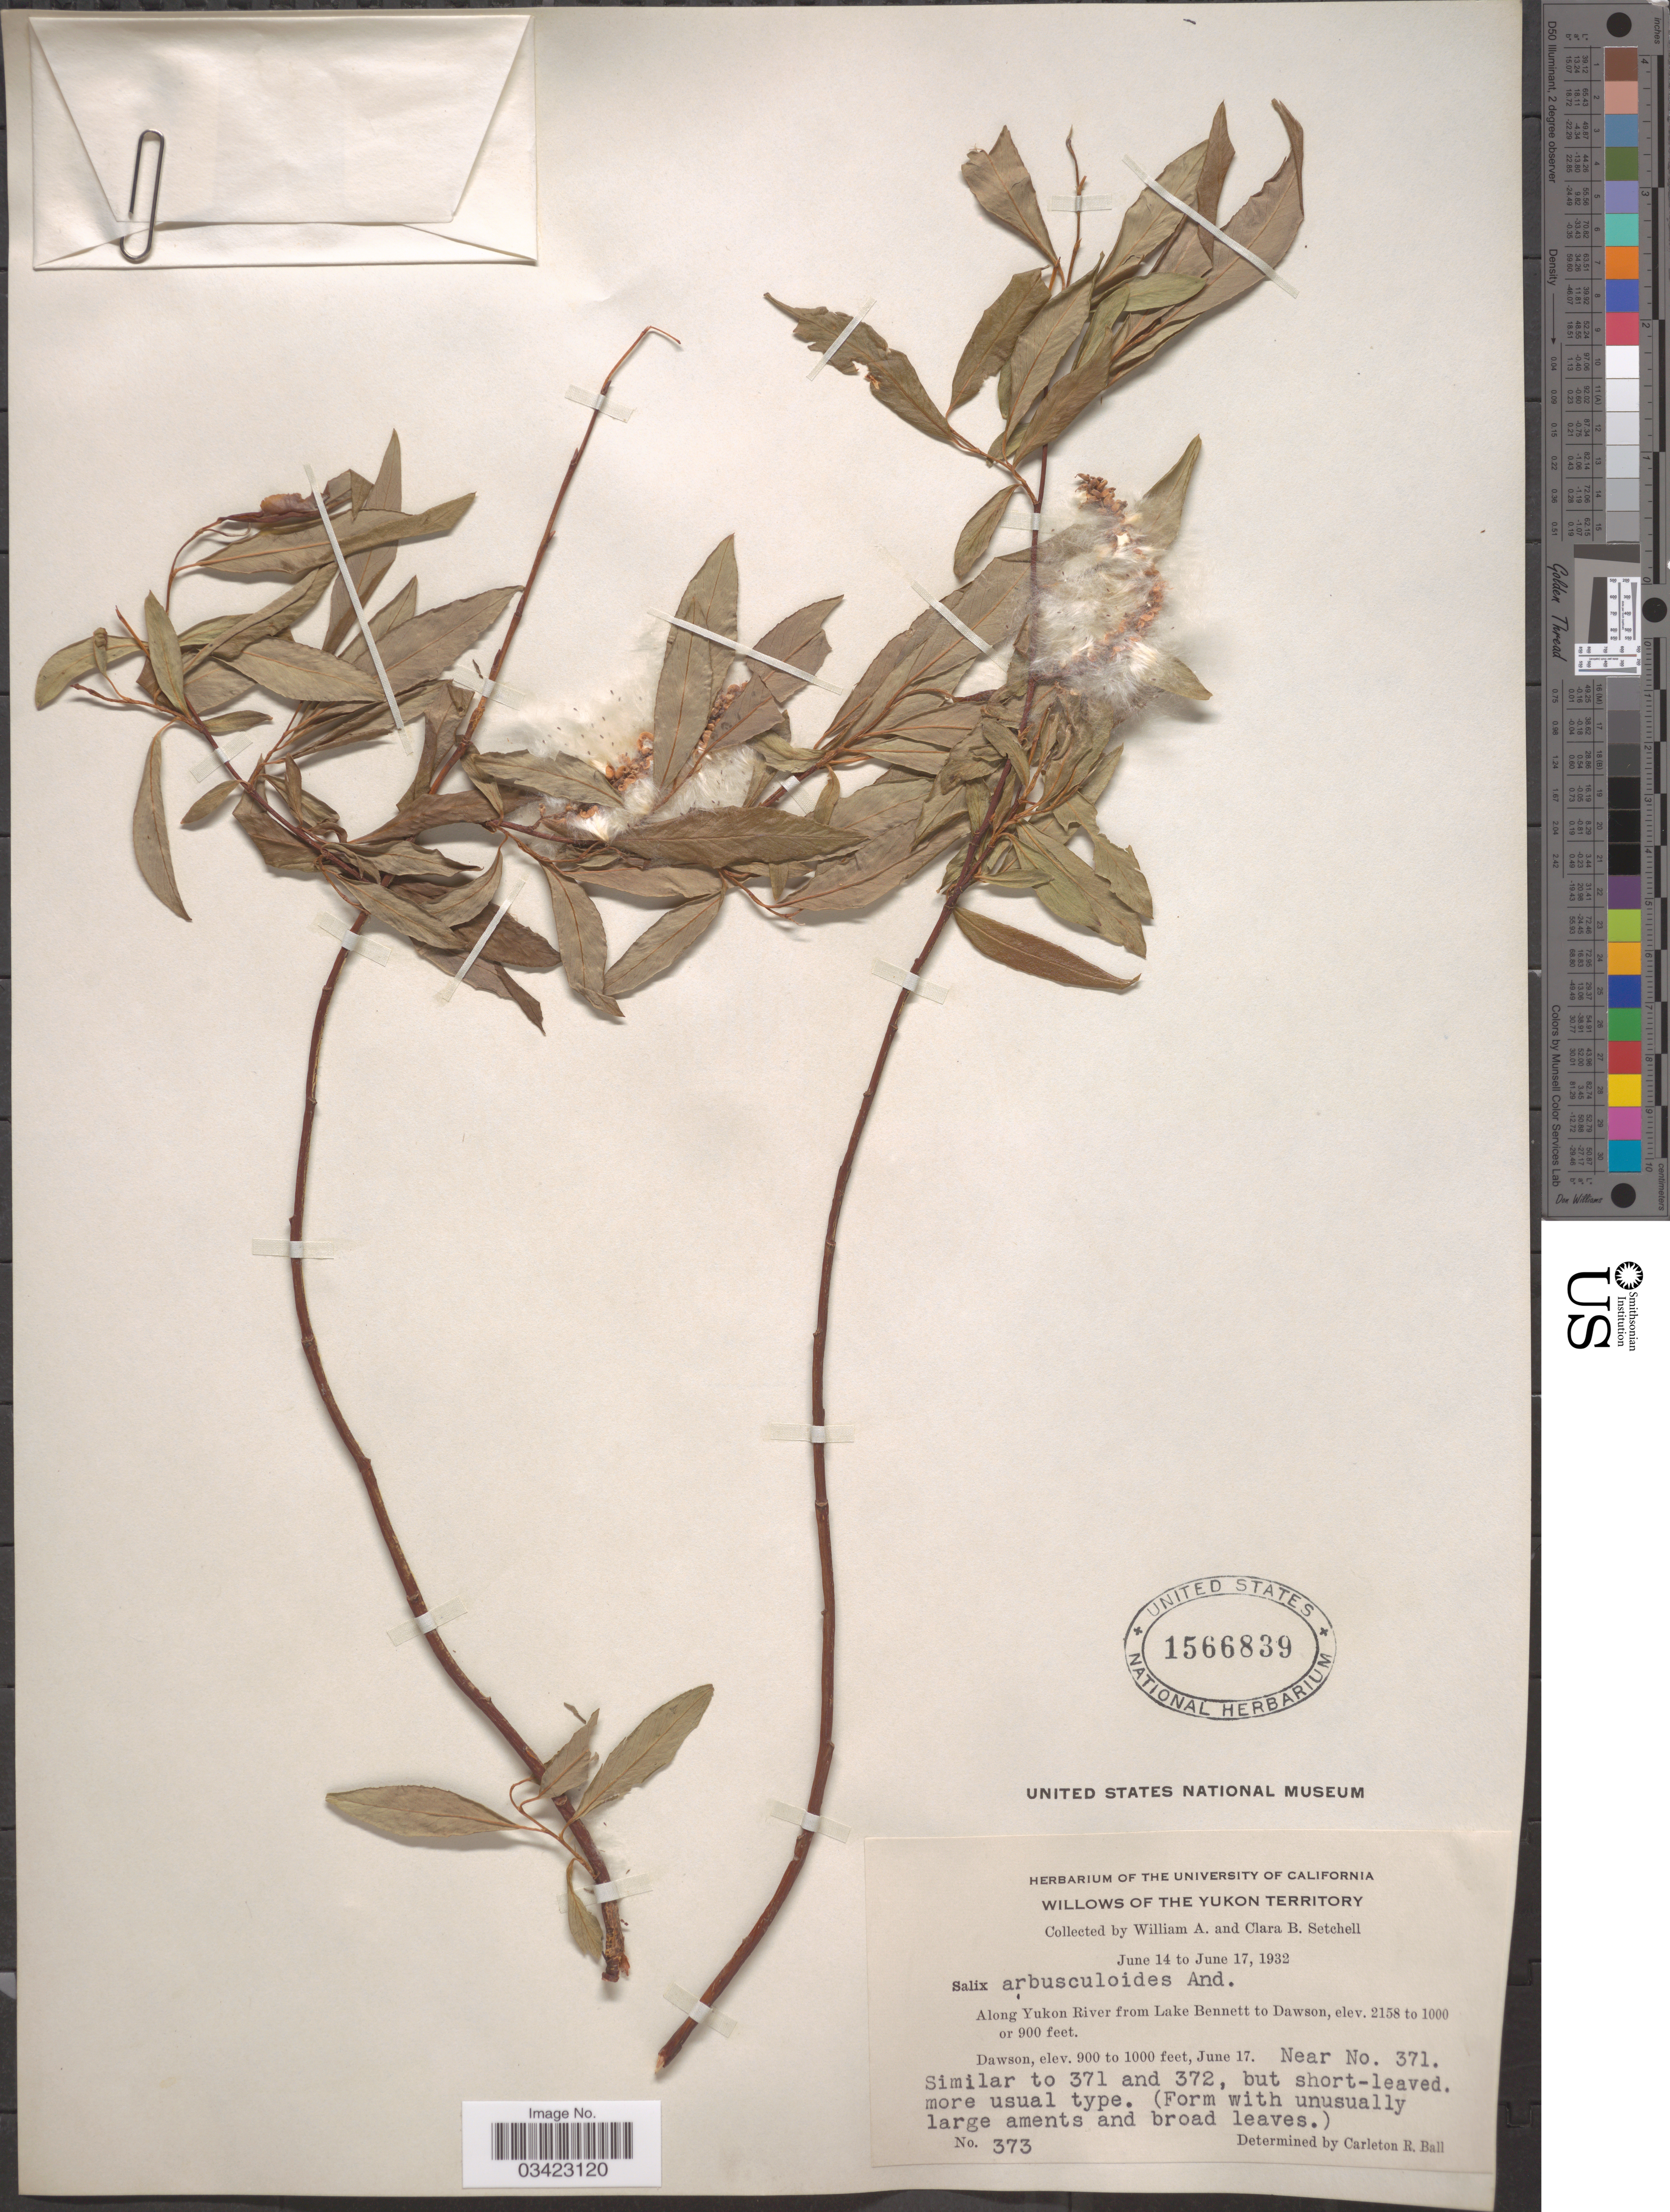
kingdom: Plantae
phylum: Tracheophyta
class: Magnoliopsida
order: Malpighiales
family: Salicaceae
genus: Salix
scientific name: Salix arbusculoides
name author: Andersson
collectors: W. Setchell & C. B. Setchell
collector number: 373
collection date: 1932-06-17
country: Canada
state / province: Yukon Territory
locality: Along Yukon River from Lake Bennett to Dawson. Dawson.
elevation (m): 274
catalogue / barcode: US 1566839